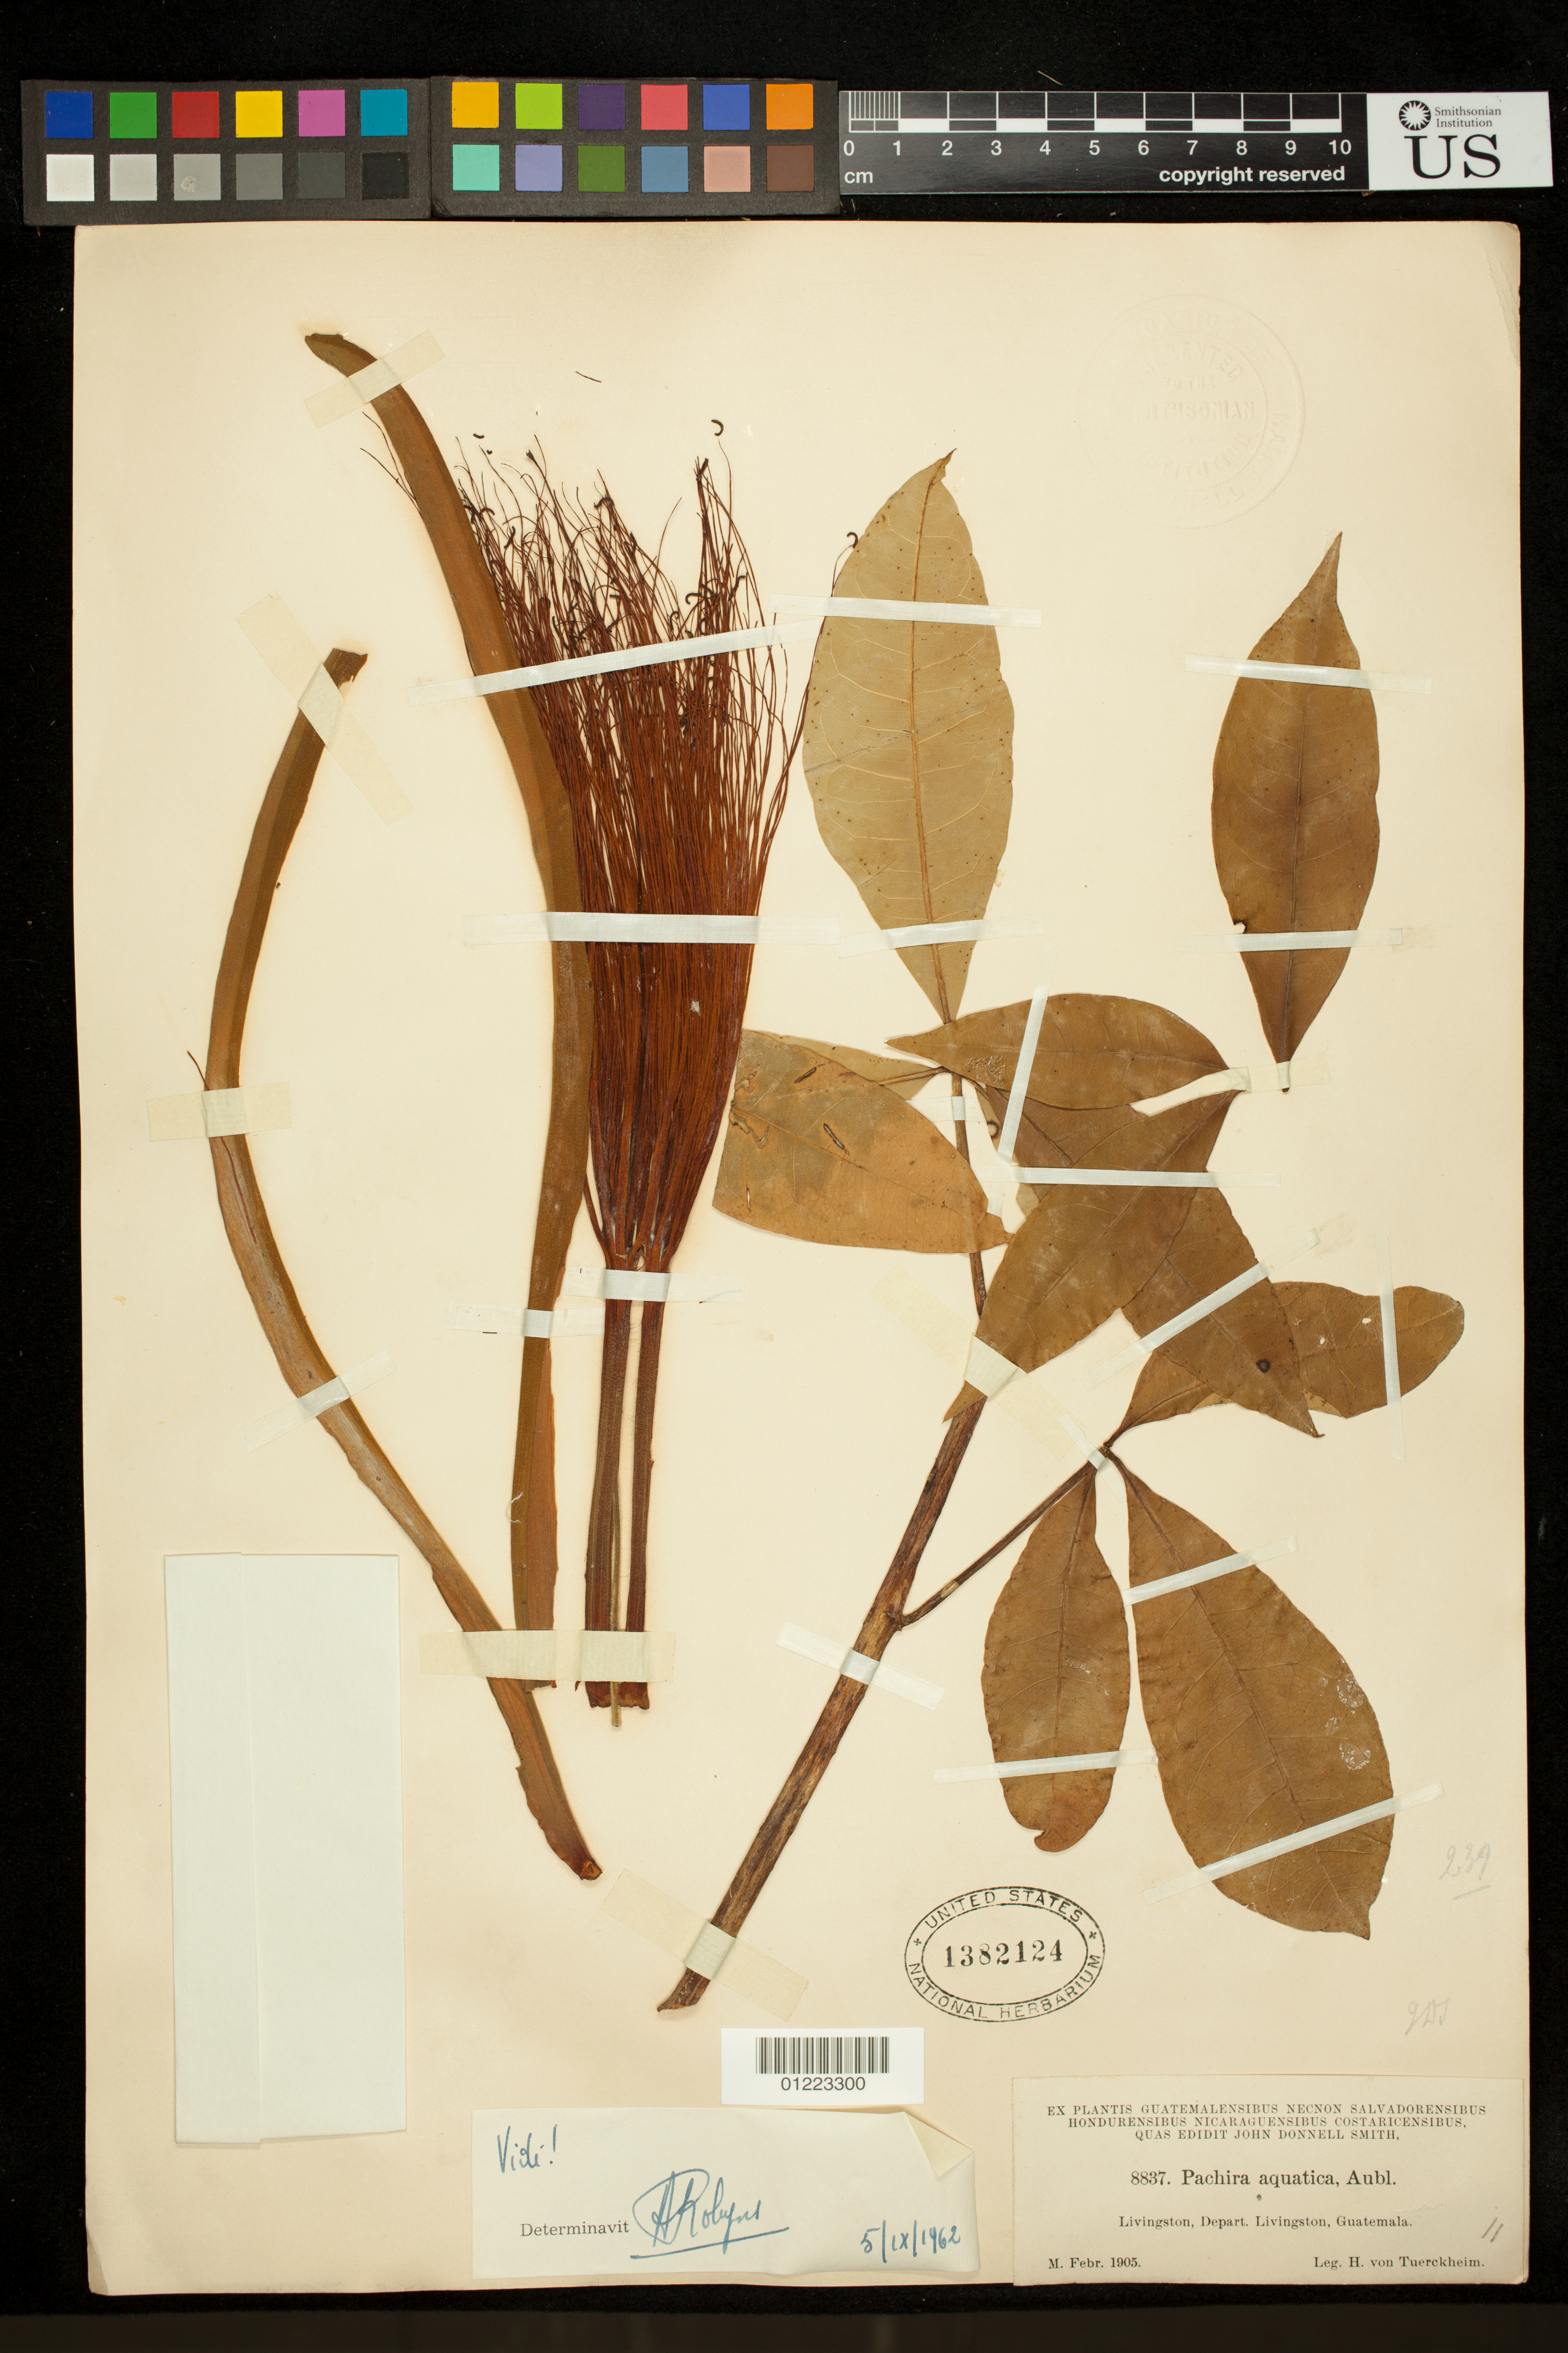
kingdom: Plantae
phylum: Tracheophyta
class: Magnoliopsida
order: Malvales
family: Malvaceae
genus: Pachira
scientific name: Pachira aquatica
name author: Aubl.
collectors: H. von Türckheim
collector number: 8837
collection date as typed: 1905-02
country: Guatemala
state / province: Izabal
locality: Livingston, Depart. Livingston, Guatemala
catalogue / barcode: US 1382124